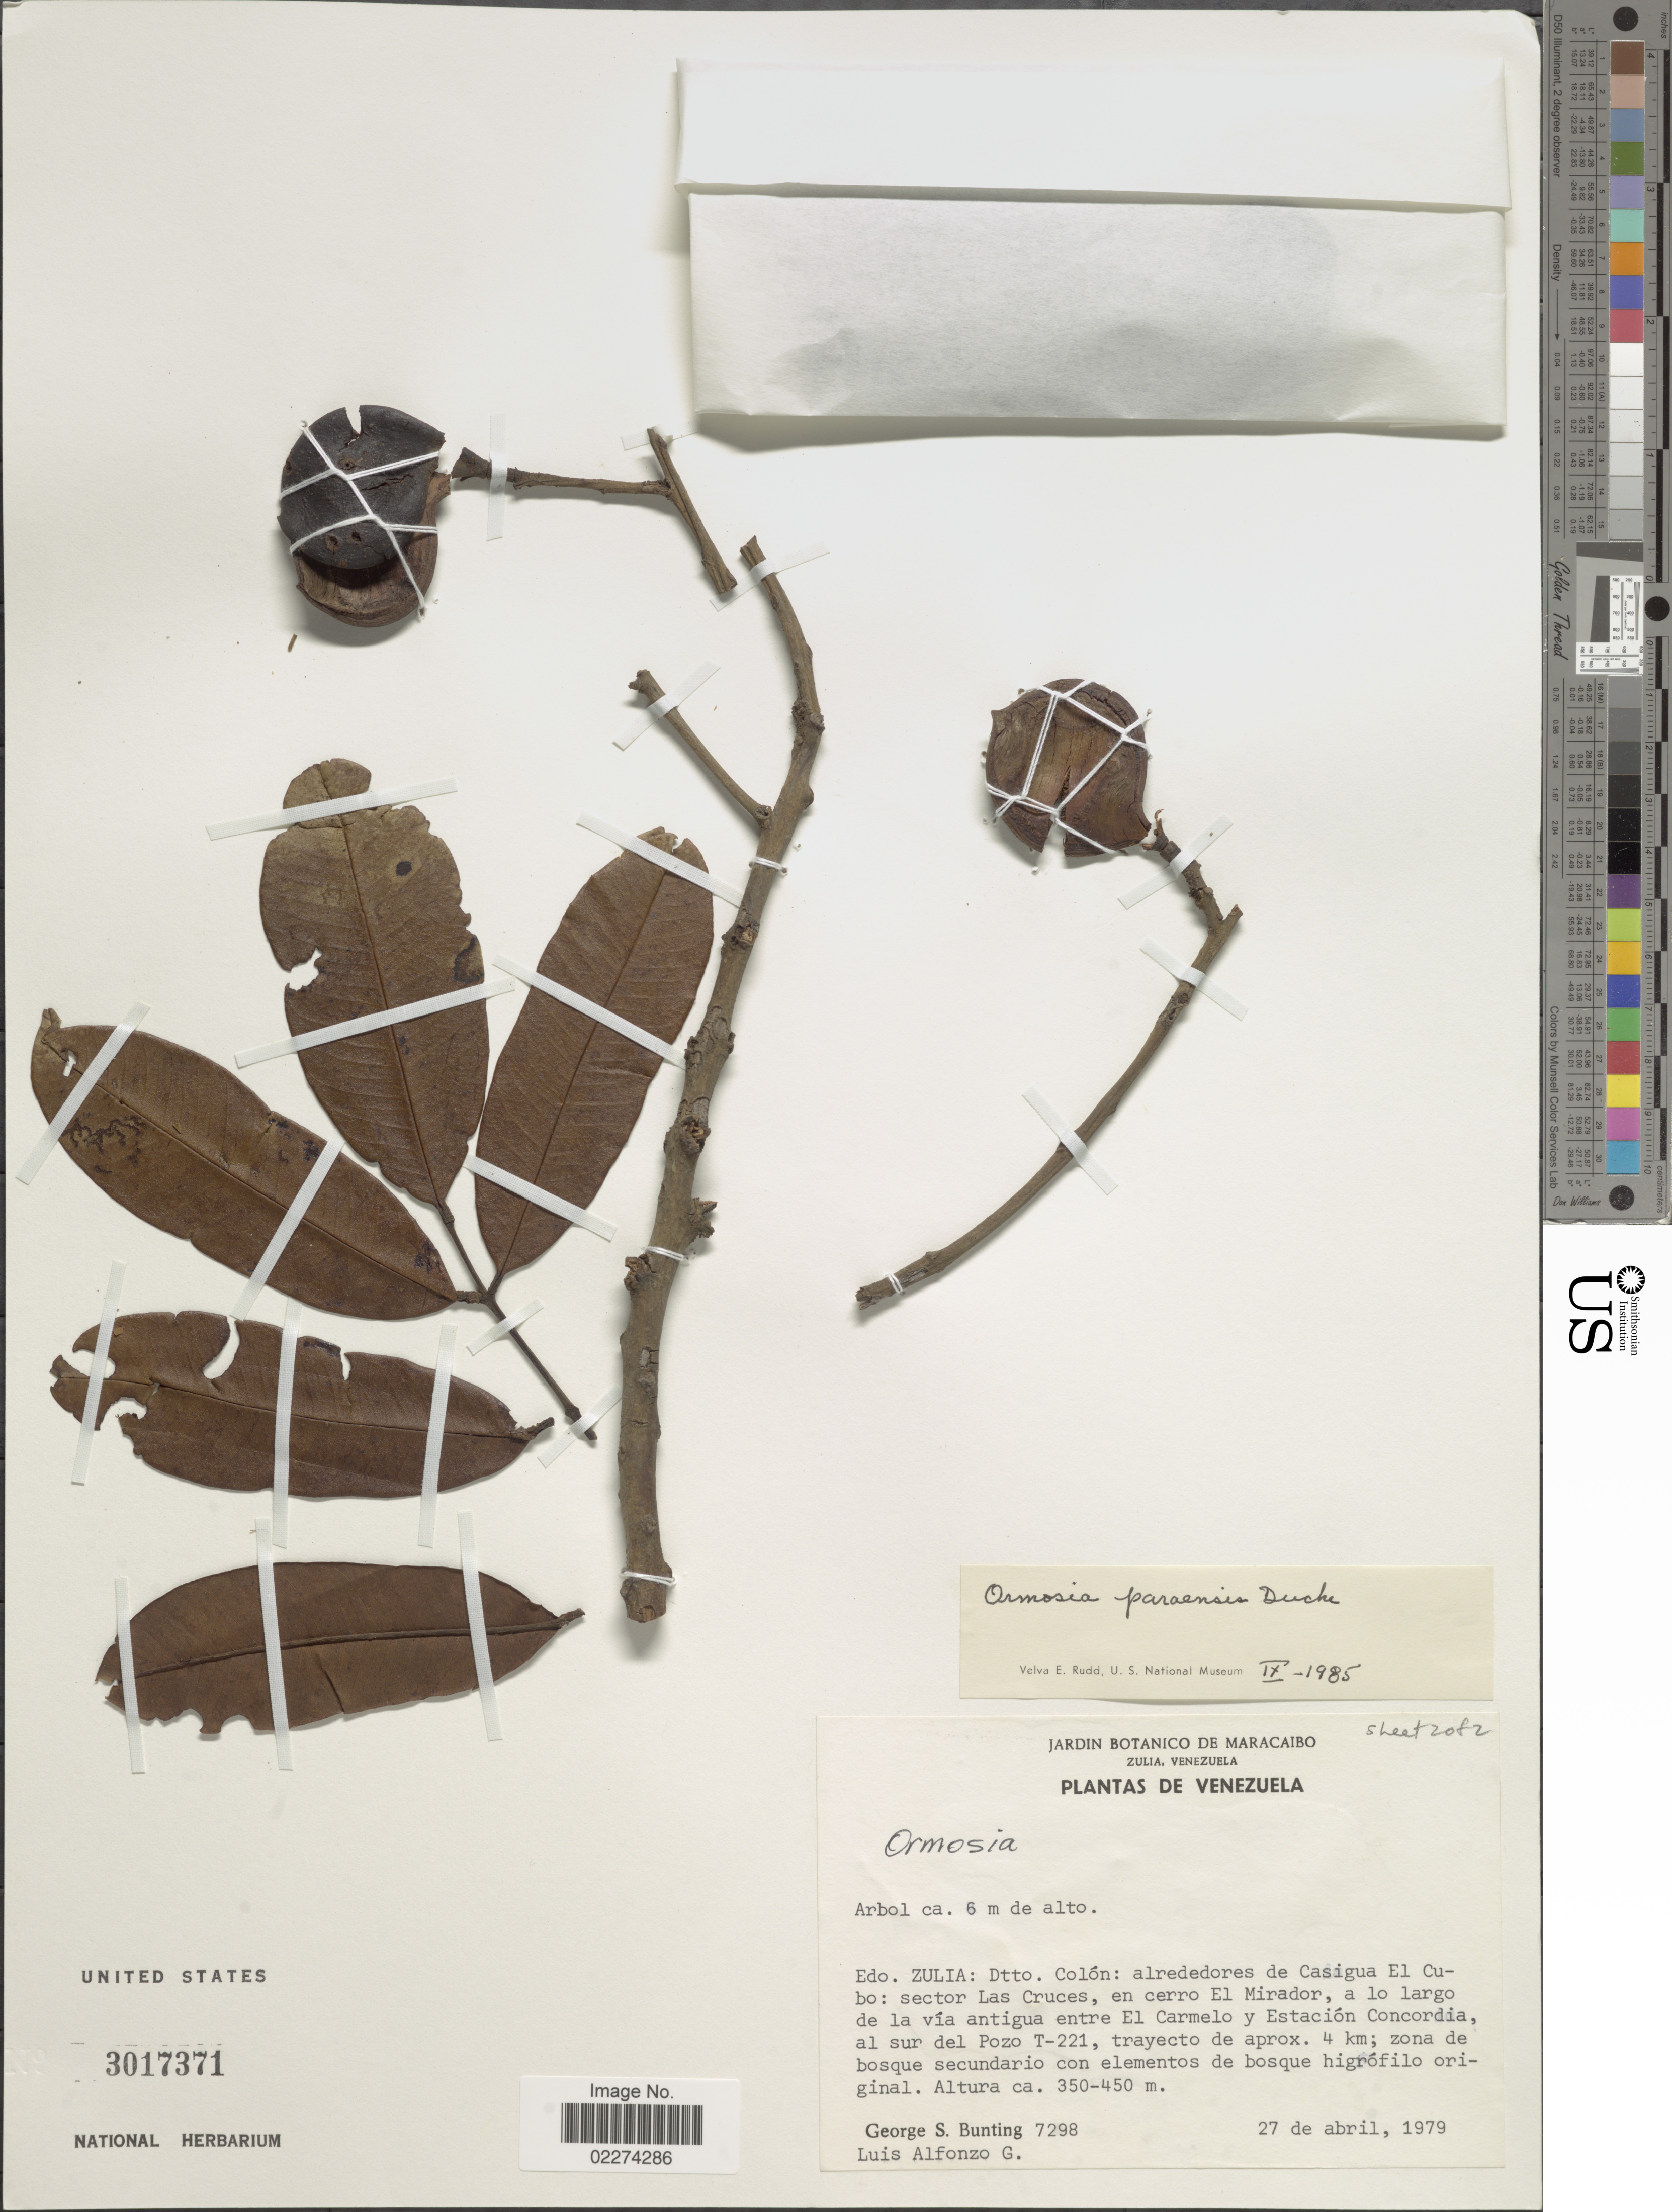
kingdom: Plantae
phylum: Tracheophyta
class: Magnoliopsida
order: Fabales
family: Fabaceae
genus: Ormosia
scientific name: Ormosia paraensis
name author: Ducke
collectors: G. S. Bunting & L. Alfonzo G.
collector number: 7298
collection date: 1979-04-27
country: Venezuela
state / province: Zulia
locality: Edo. Zulia: Dtto. Colon: alrededores de Casigua El Cubo: sector Las Cruces, en cerro El Mirador, a lo largo de la via antigua entre El Carmelo y Estacion Concordia, al sur del Pozo T-221, trayecto de aprox, 4 km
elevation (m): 350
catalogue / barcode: US 3017371